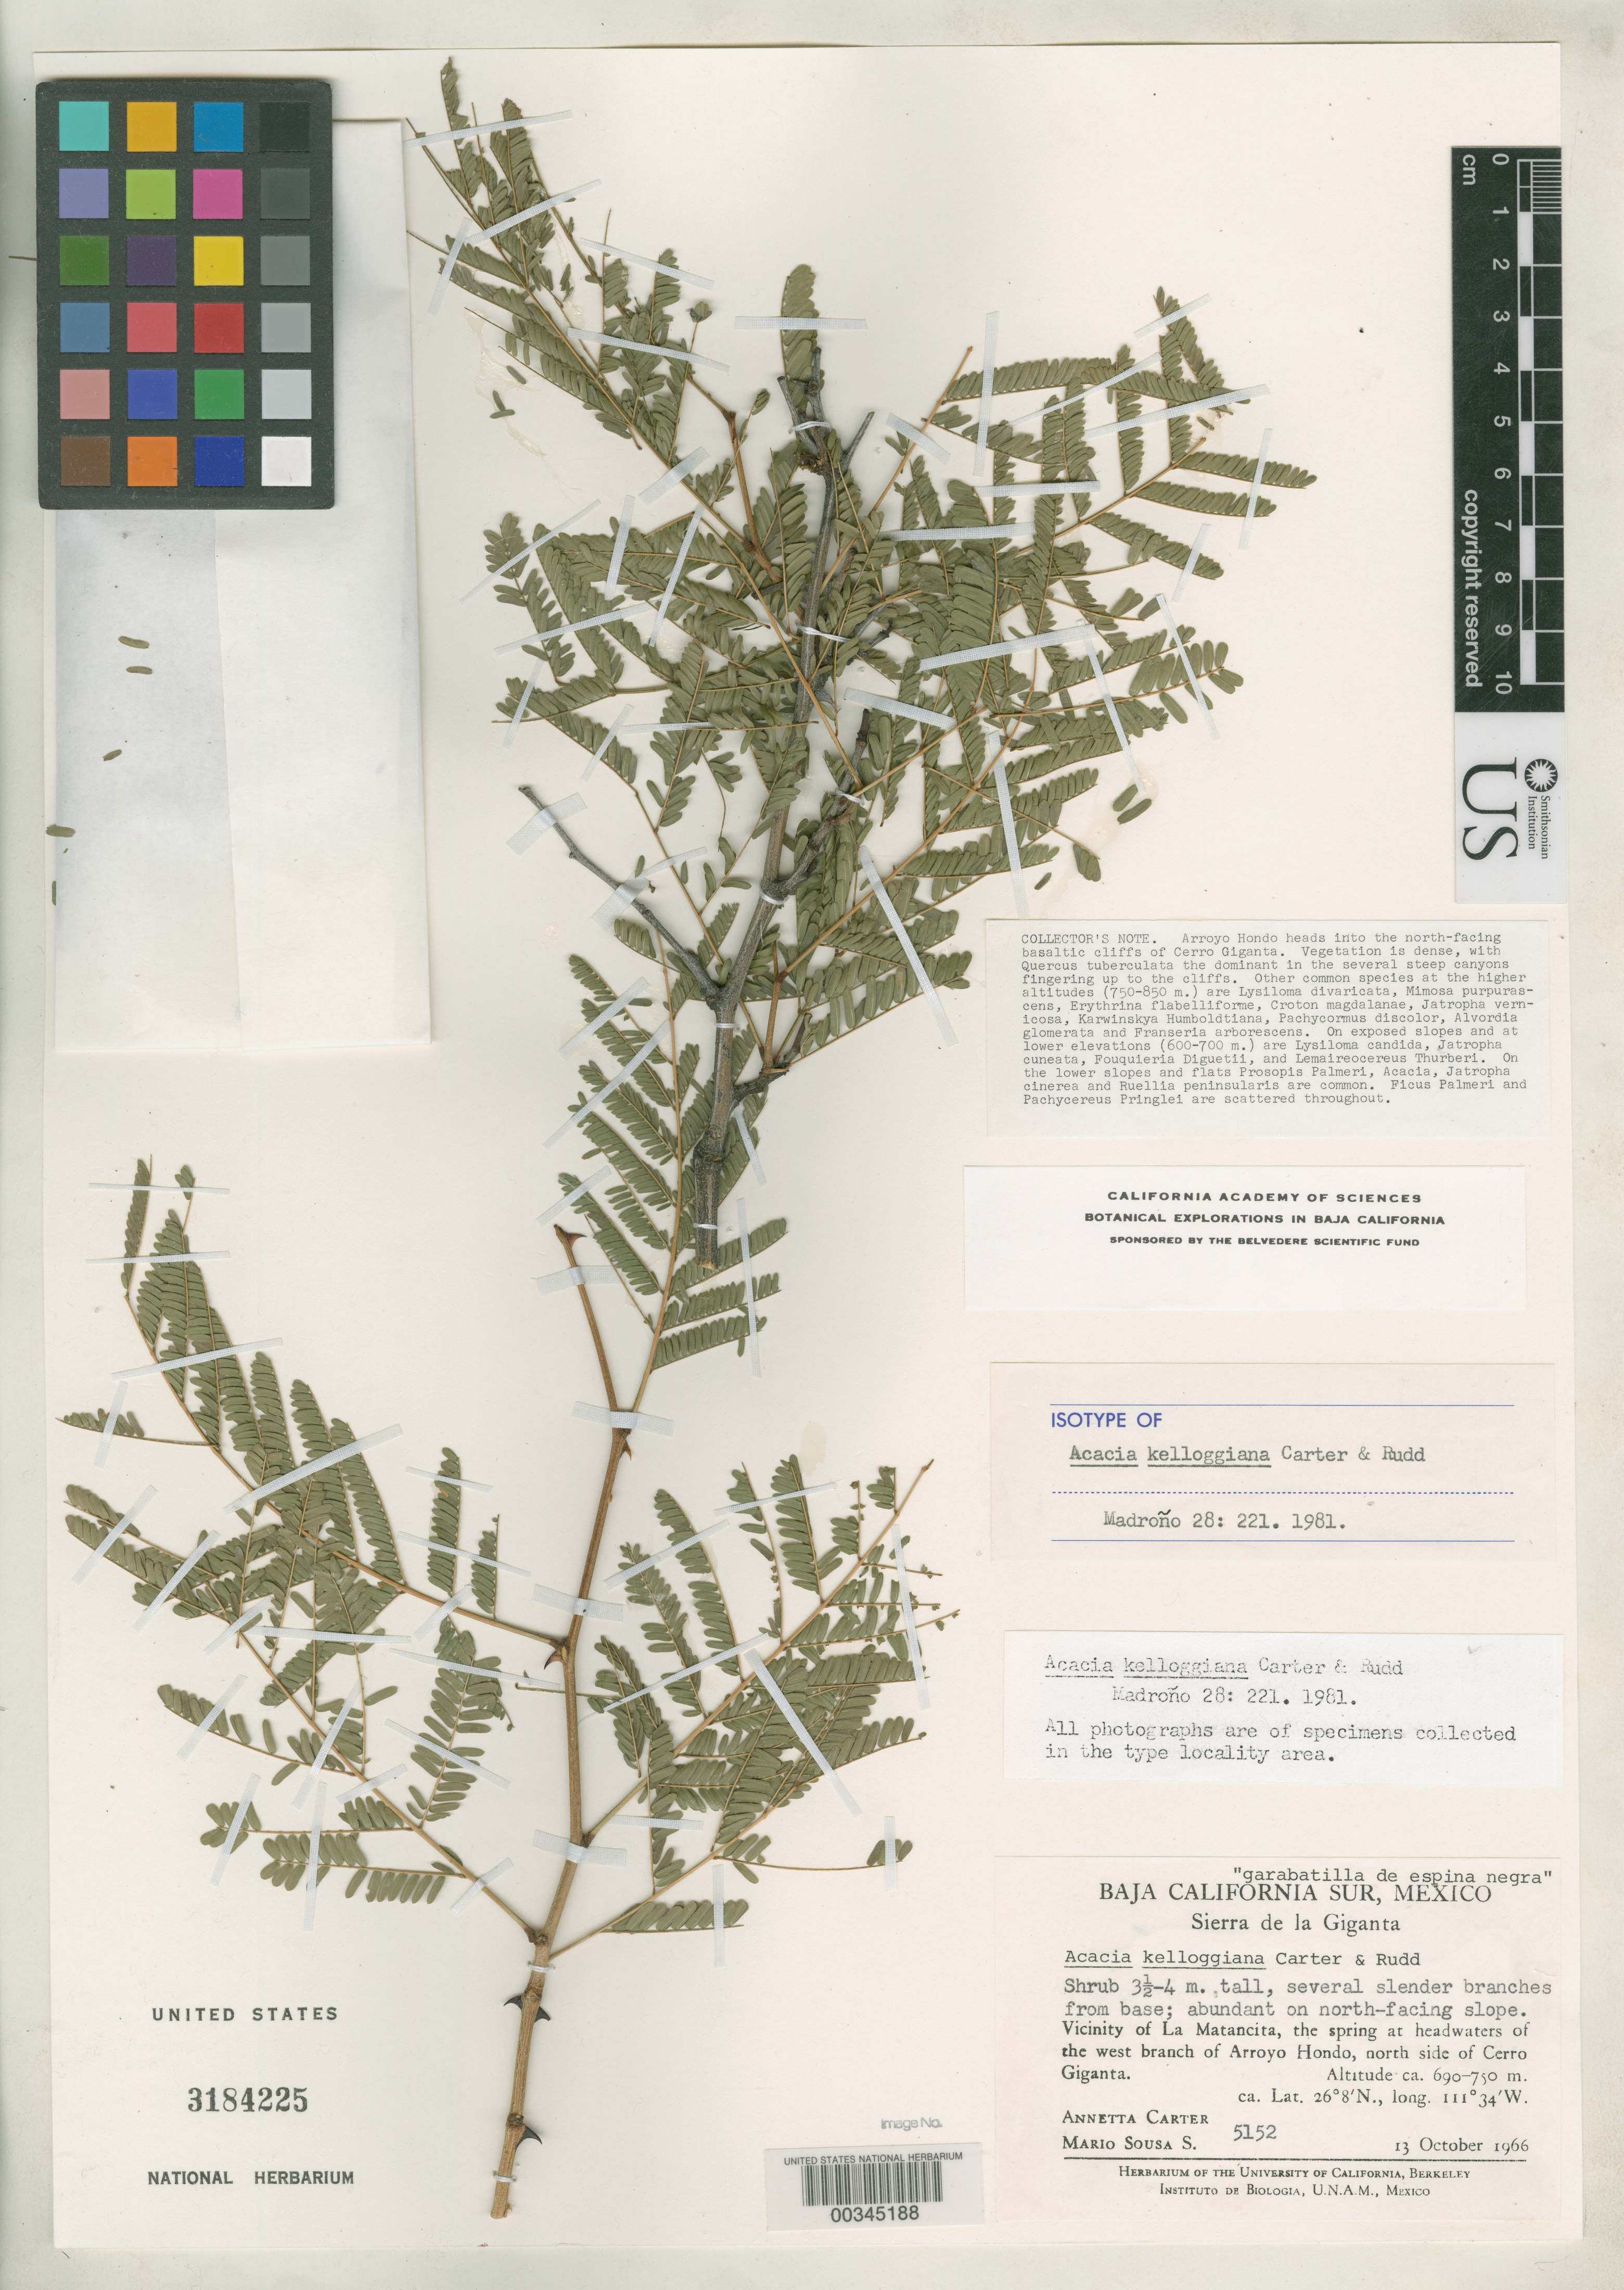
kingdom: Plantae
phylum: Tracheophyta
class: Magnoliopsida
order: Fabales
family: Fabaceae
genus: Acacia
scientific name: Acacia kelloggiana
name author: A.M. Carter & Rudd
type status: Isotype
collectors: A. M. Carter & M. Sousa S.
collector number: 5152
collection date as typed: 13 Oct 1966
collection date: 1966-10-13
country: Mexico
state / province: Baja California Sur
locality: Vicinity of La Matancita, spring at headquarters of W branch of Arroyo Hondo, N side of Cerro Giganta.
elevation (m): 690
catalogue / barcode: US 3184225